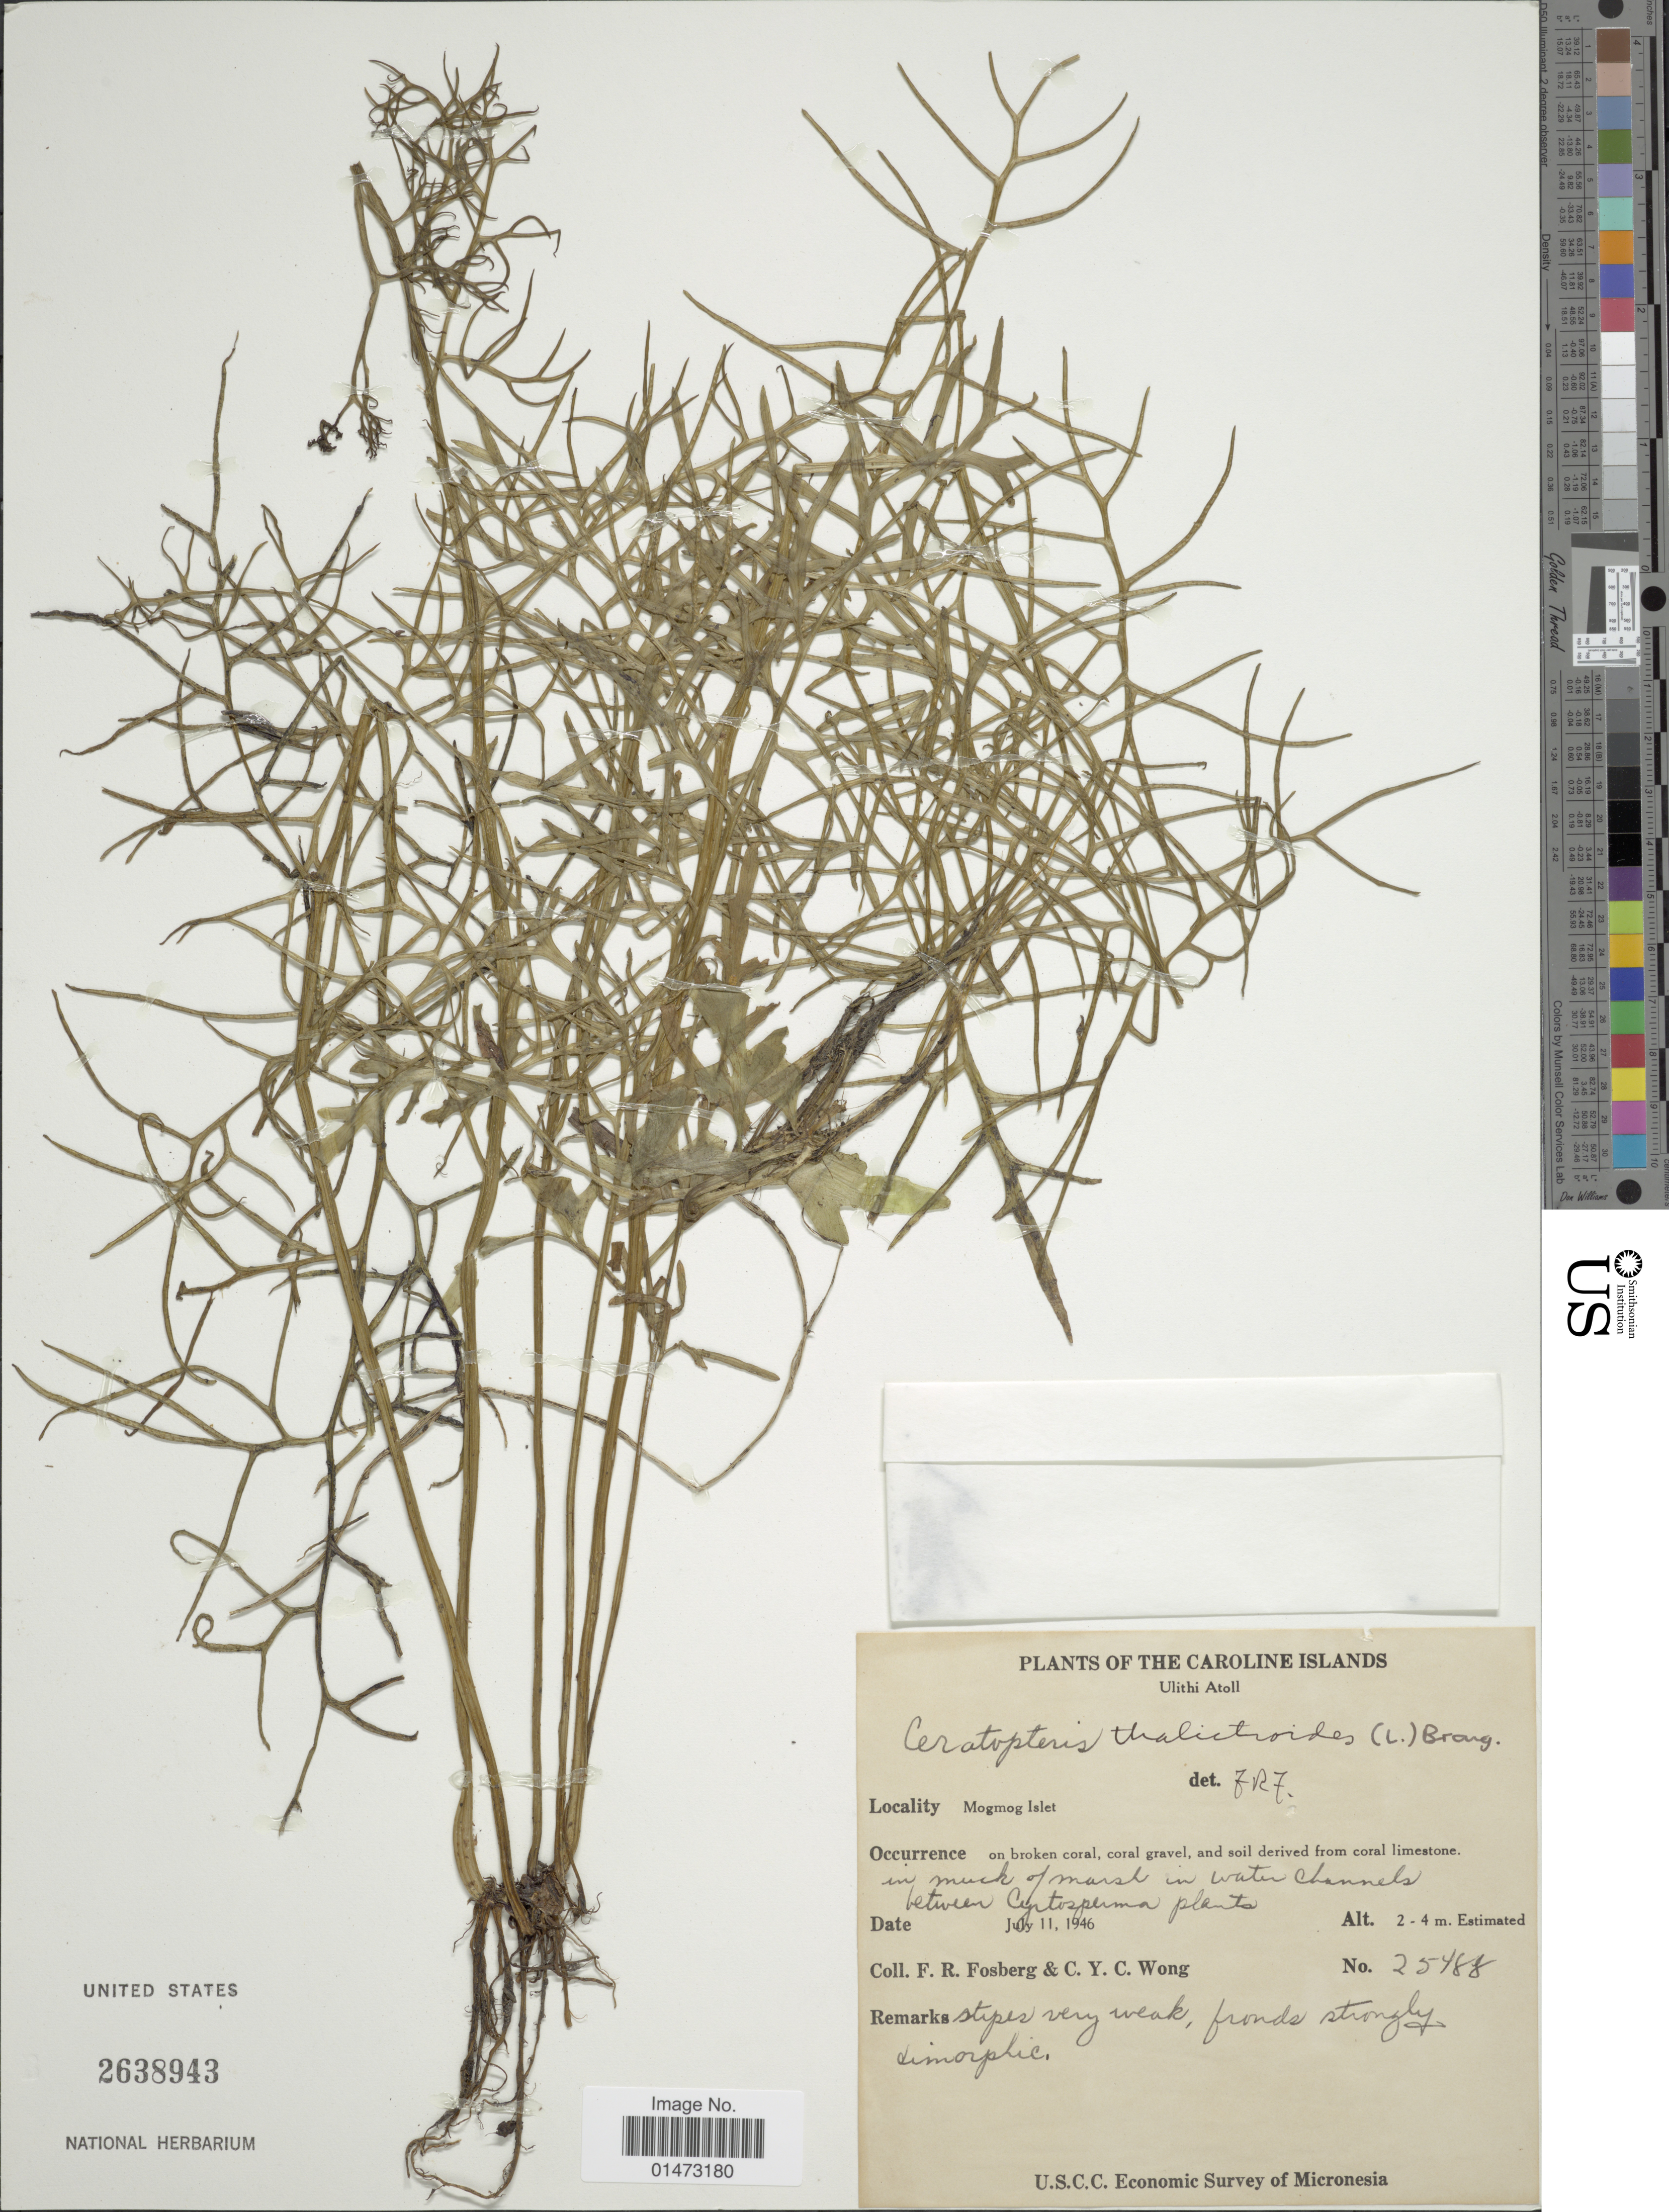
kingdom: Plantae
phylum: Tracheophyta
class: Polypodiopsida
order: Polypodiales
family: Pteridaceae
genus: Ceratopteris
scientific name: Ceratopteris thalictroides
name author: (L.) Brongn.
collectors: F. R. Fosberg & C. Y. C. Wong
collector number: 25488*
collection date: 1946-07-11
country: Micronesia, Federated States of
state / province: Yap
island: Ulithi Atoll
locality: Caroline Islands. Ulithi Atoll. Mogmog Islet.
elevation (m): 2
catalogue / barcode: US 2638943